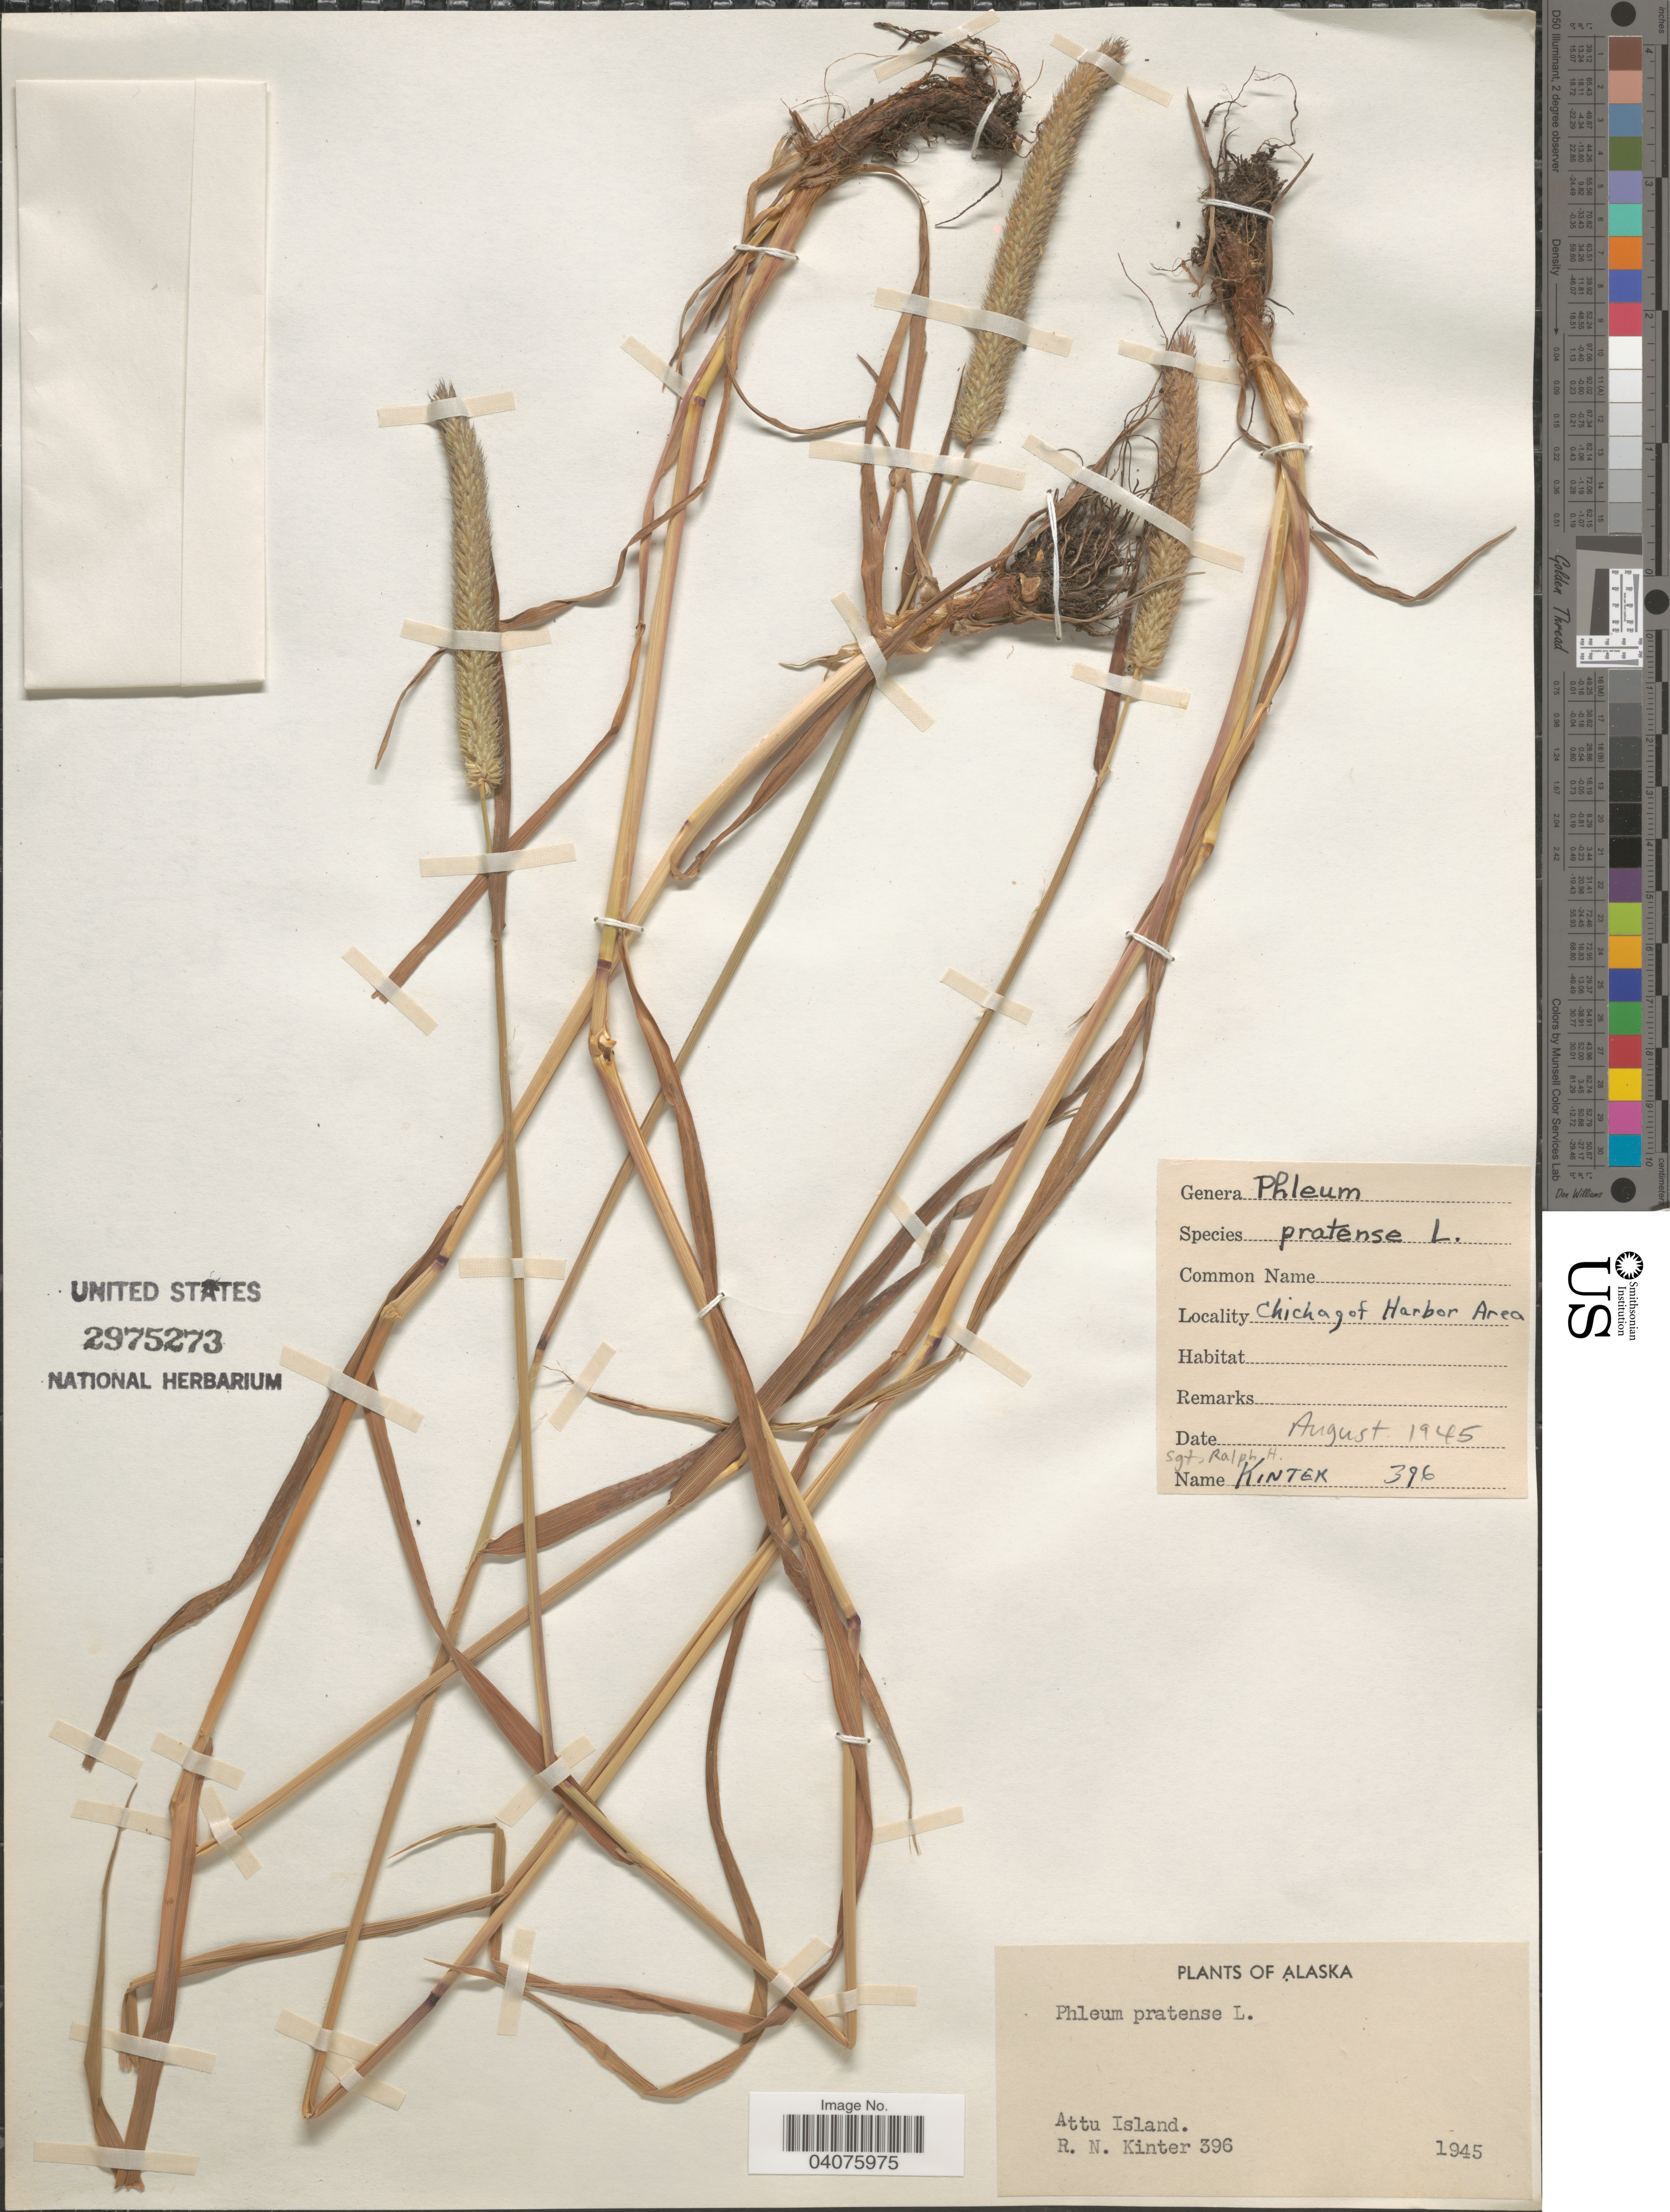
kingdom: Plantae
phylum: Tracheophyta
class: Liliopsida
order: Poales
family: Poaceae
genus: Phleum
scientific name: Phleum pratense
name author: L.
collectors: R. Kinter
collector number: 396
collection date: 1945-08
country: United States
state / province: Alaska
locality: Chichagof Harbor Area. Attu Island.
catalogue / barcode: US 2975273